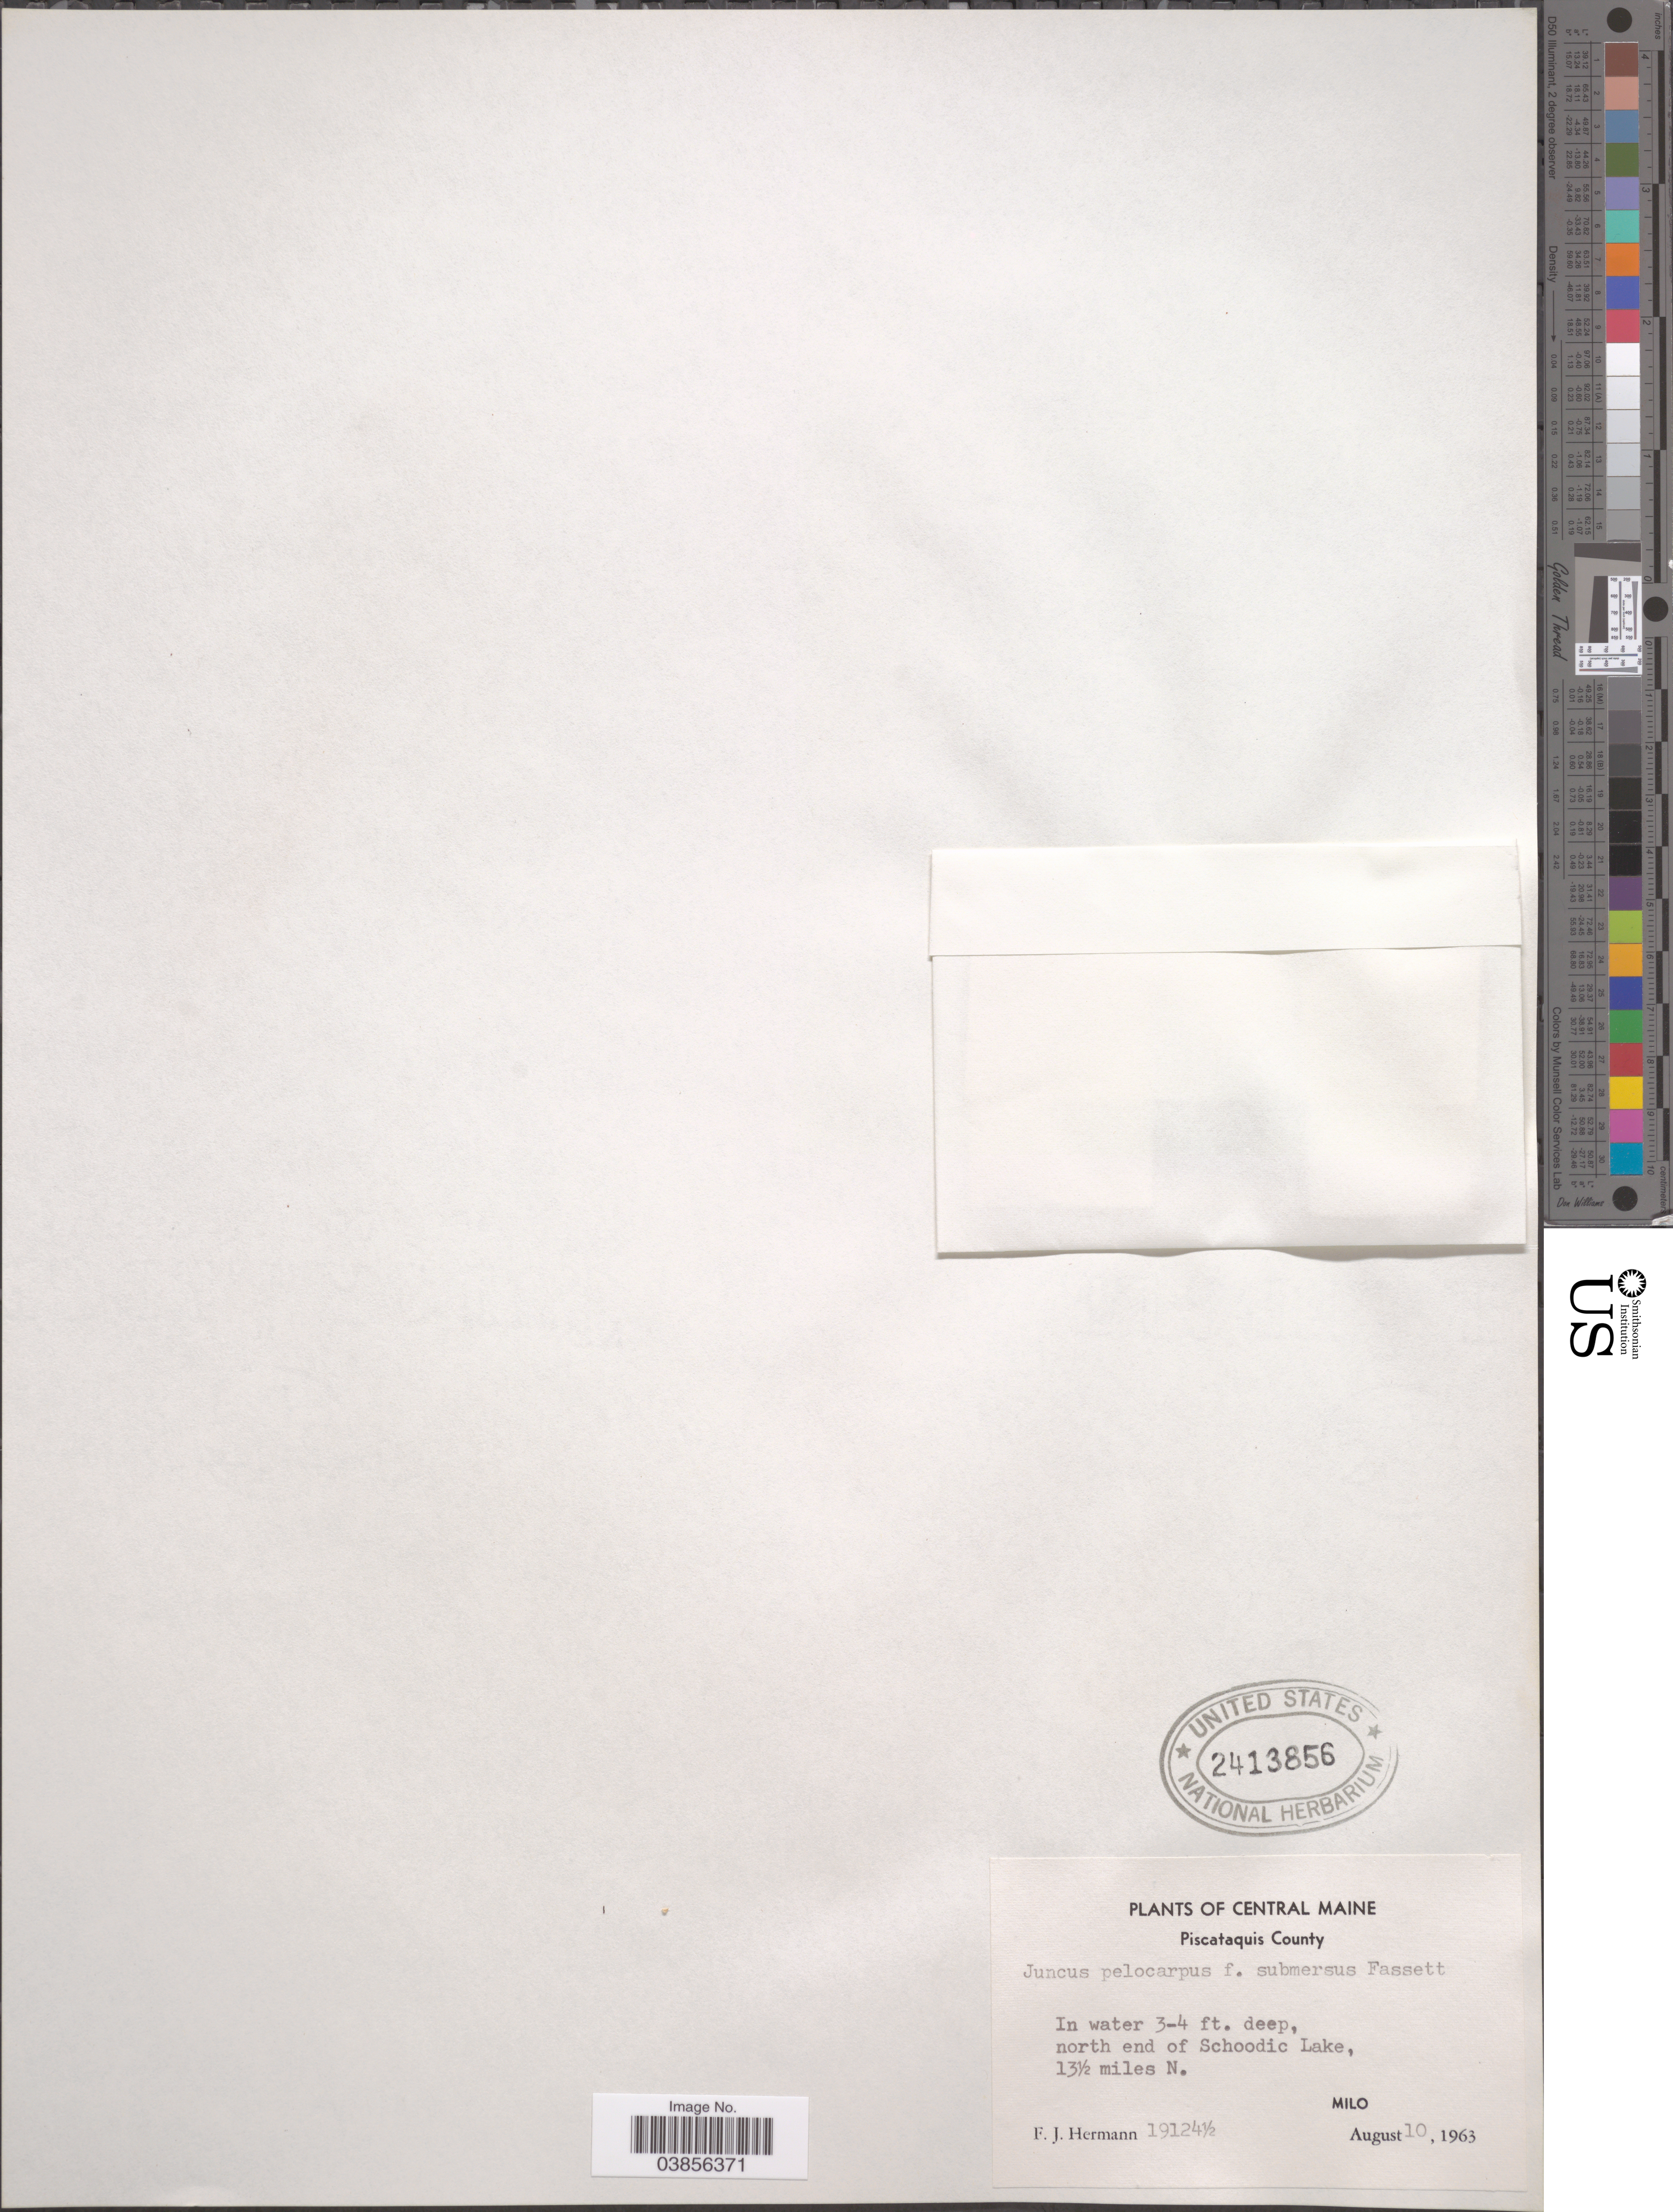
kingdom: Plantae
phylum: Tracheophyta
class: Liliopsida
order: Poales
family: Juncaceae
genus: Juncus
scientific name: Juncus pelocarpus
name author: E. Mey.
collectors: F. J. Hermann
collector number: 19124½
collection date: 1963-08-10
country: United States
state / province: Maine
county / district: Piscataquis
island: Chebeague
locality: North end of Schoodic Lake, 13½ miles N. Milo.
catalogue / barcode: US 2413856